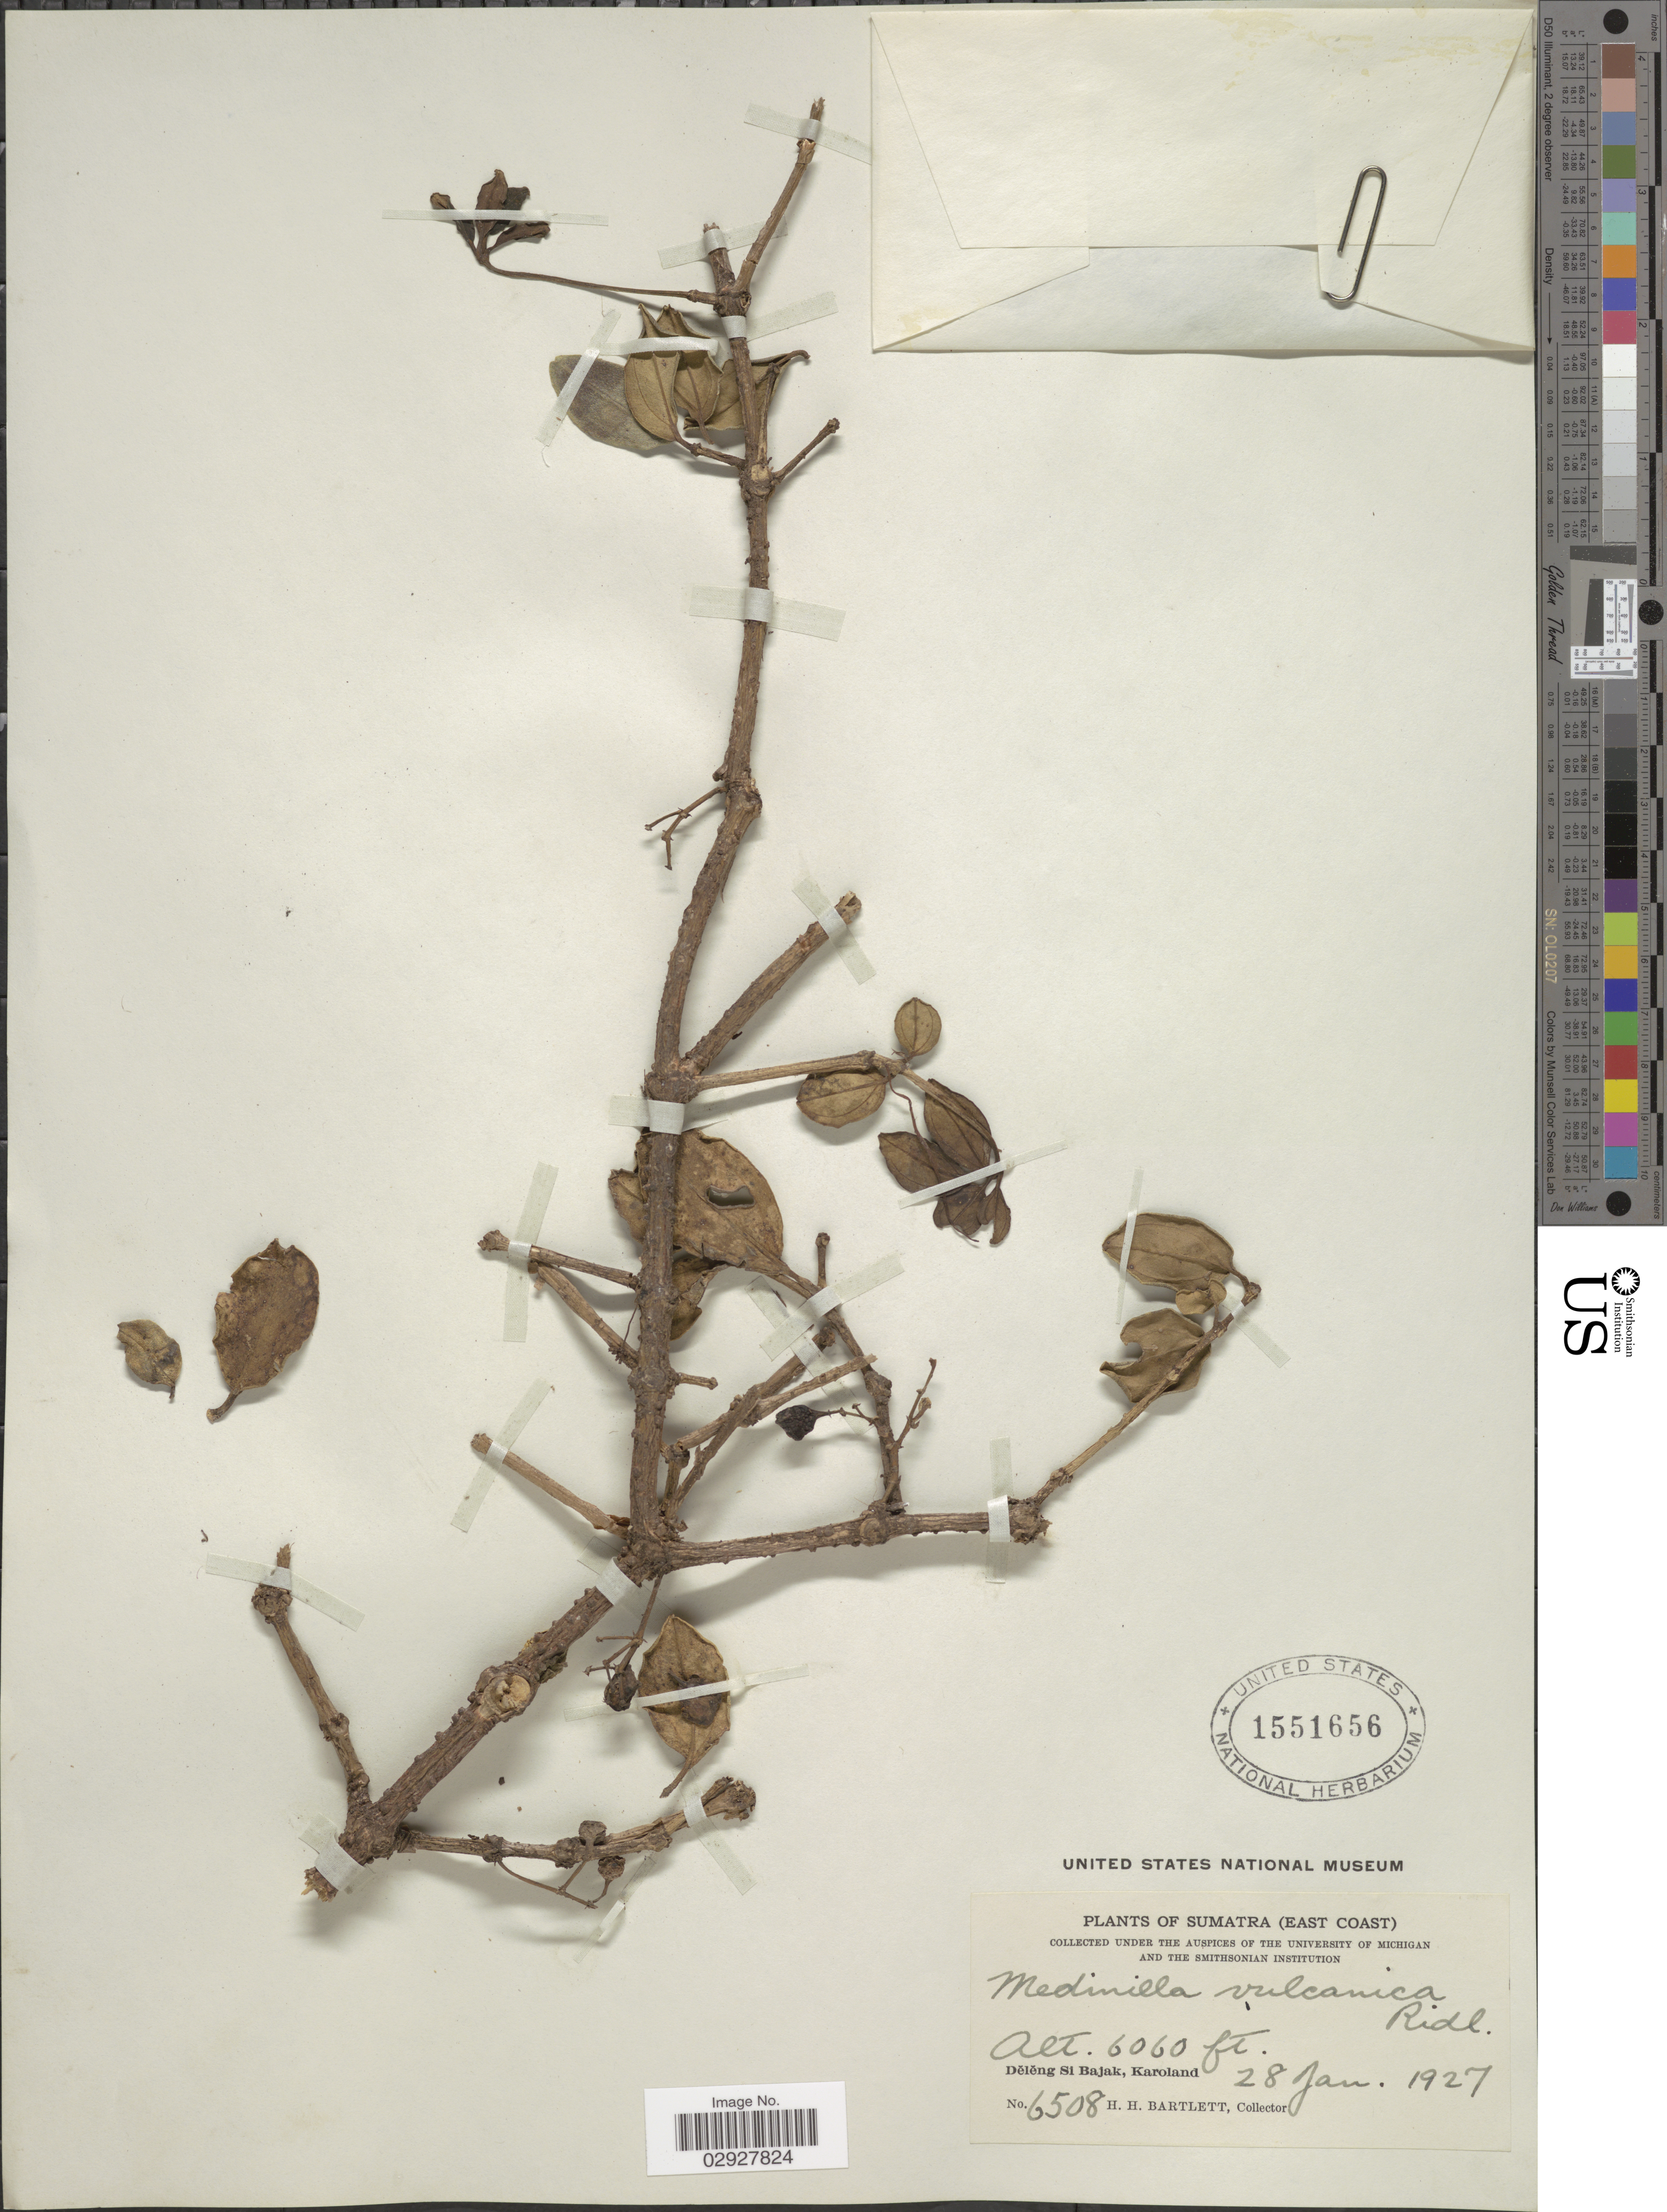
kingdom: Plantae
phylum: Tracheophyta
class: Magnoliopsida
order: Myrtales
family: Melastomataceae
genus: Medinilla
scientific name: Medinilla vulcanica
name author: Merr.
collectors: H. H. Bartlett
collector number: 6508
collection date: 1927-01-28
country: Indonesia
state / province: Sumatra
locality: (East Coast). Deleng Si Bajak, Karoland.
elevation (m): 1847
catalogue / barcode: US 1551656